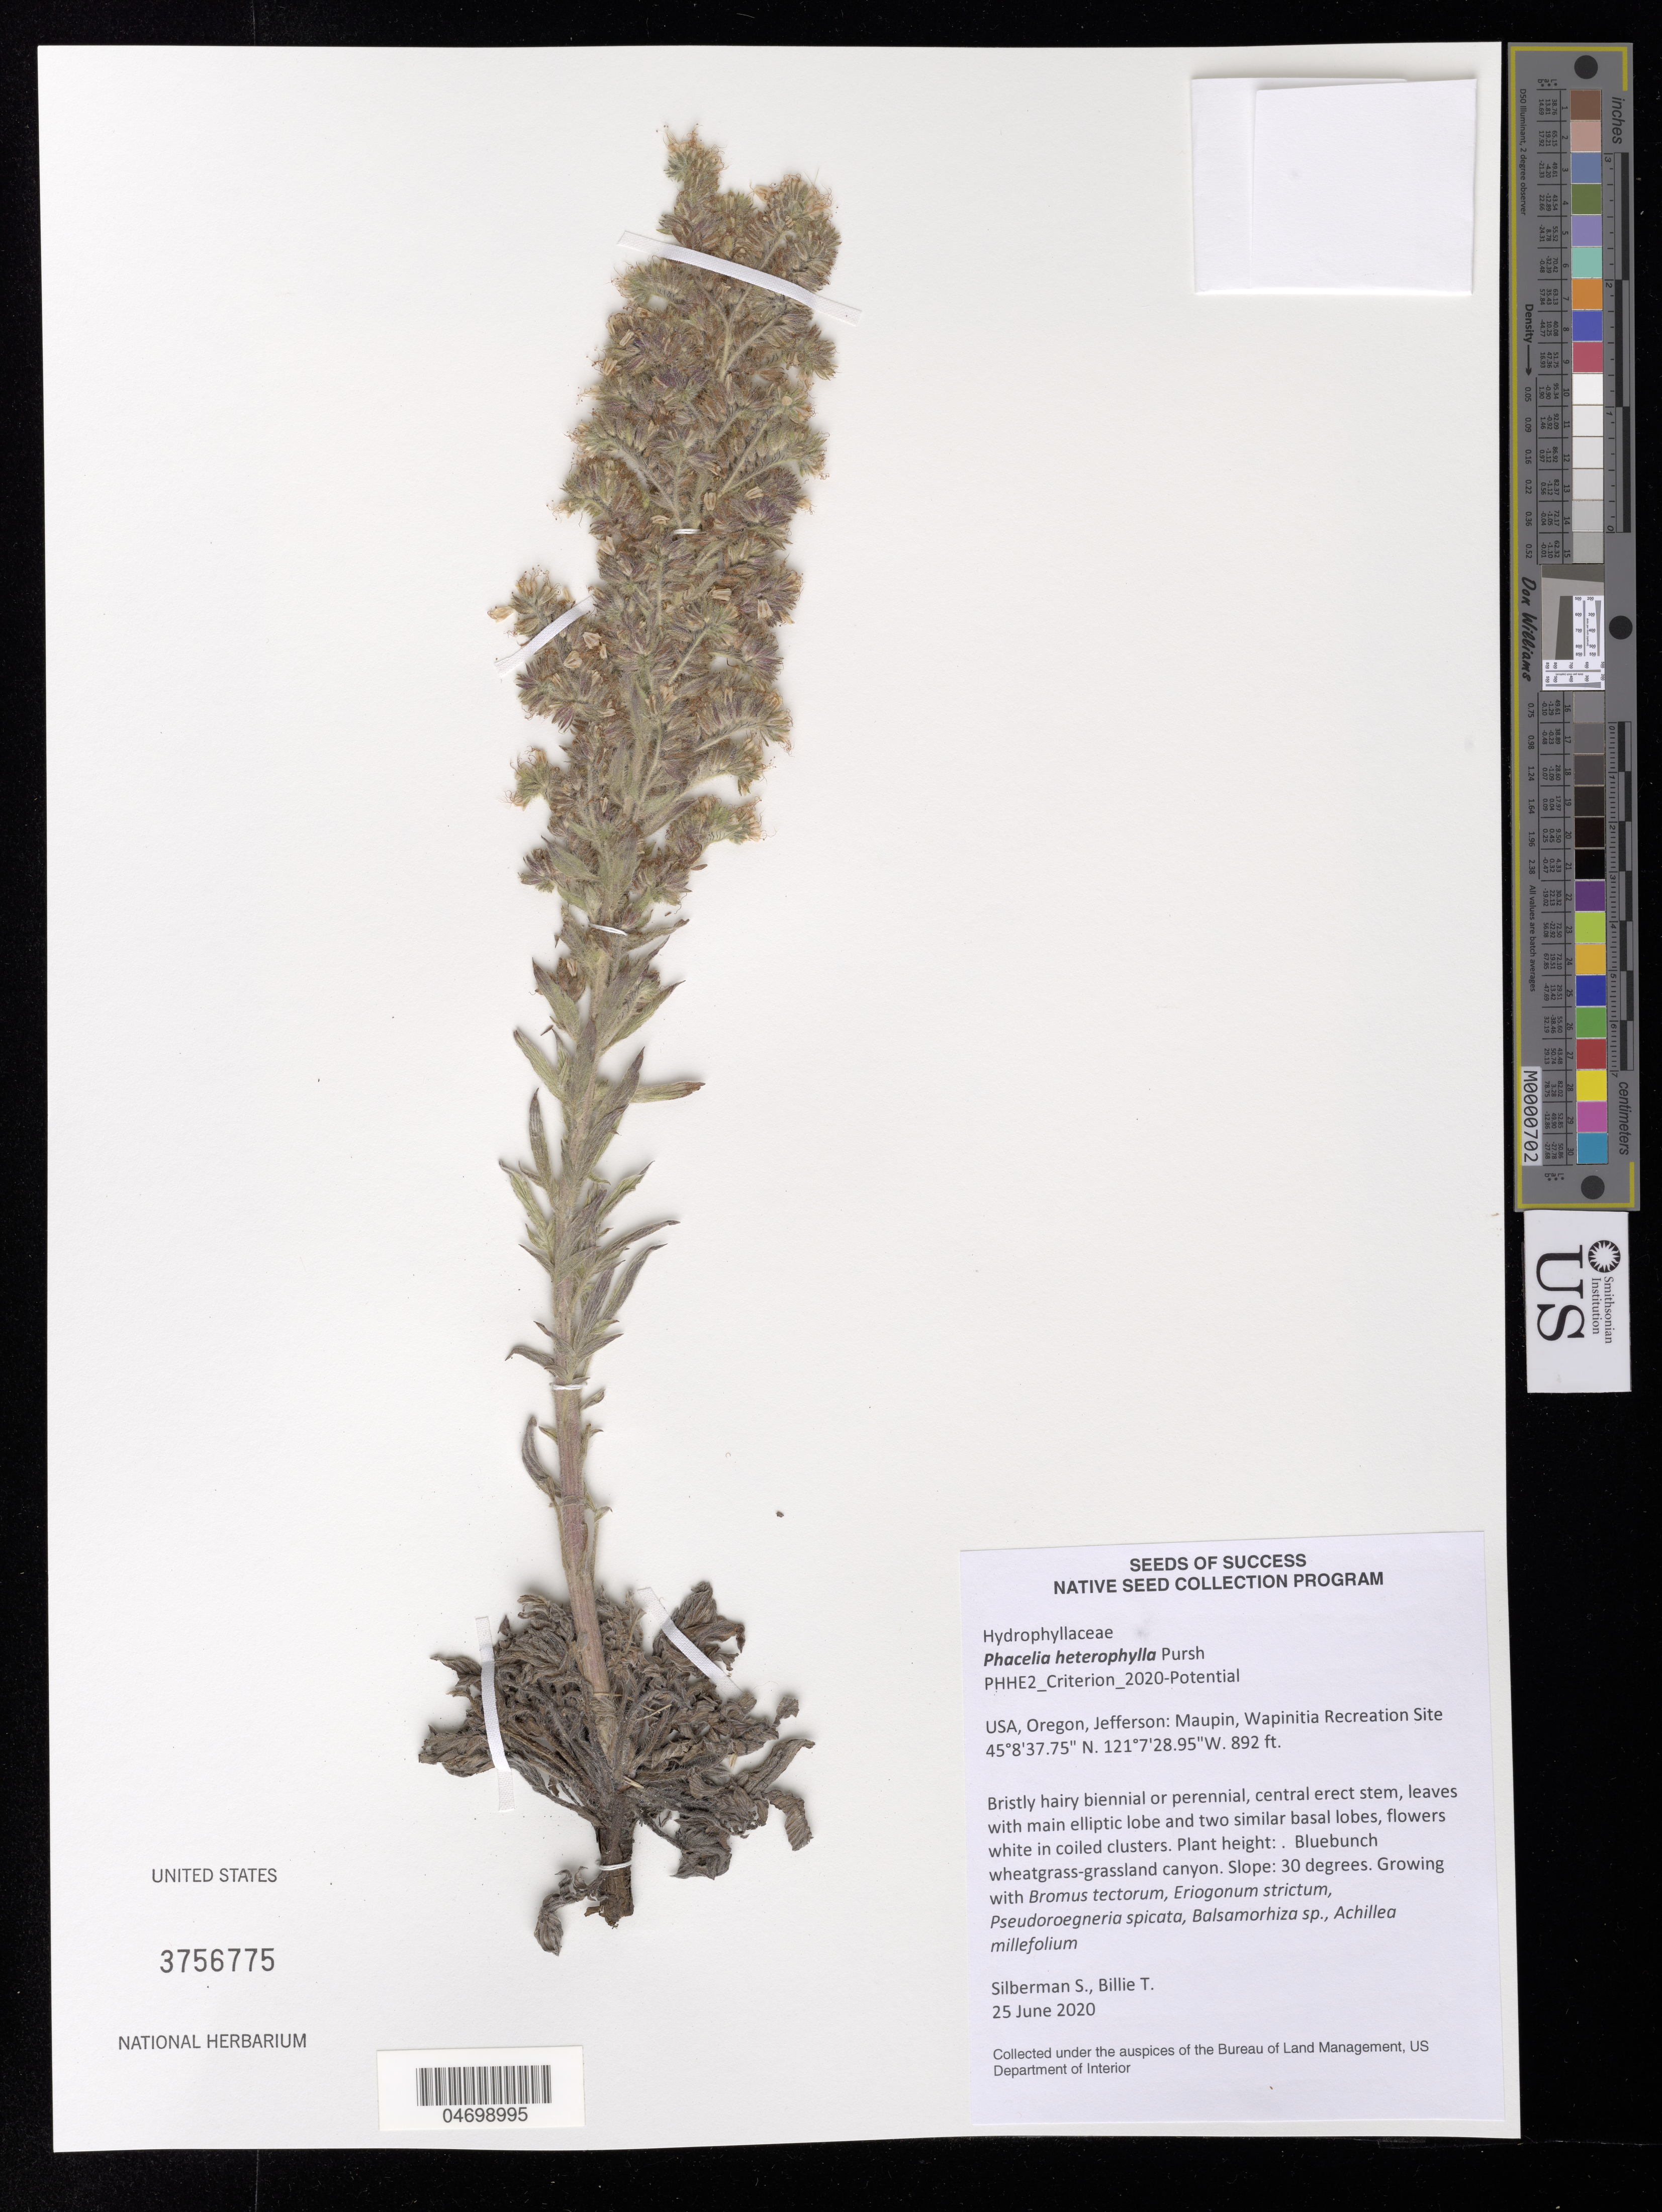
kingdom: Plantae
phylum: Tracheophyta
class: Magnoliopsida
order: Boraginales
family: Hydrophyllaceae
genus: Phacelia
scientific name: Phacelia heterophylla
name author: Pursh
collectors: S. Silberman & T. Billie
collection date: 2020-06-25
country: United States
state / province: Oregon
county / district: Jefferson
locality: Maupin, Wapinitia Recreation Site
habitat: Bluebunch wheatgrass-grassland canyon. With Bromus tectorum, Balsamorhiza sp., Achillea millefolium.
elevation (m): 272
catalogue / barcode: US 3756775